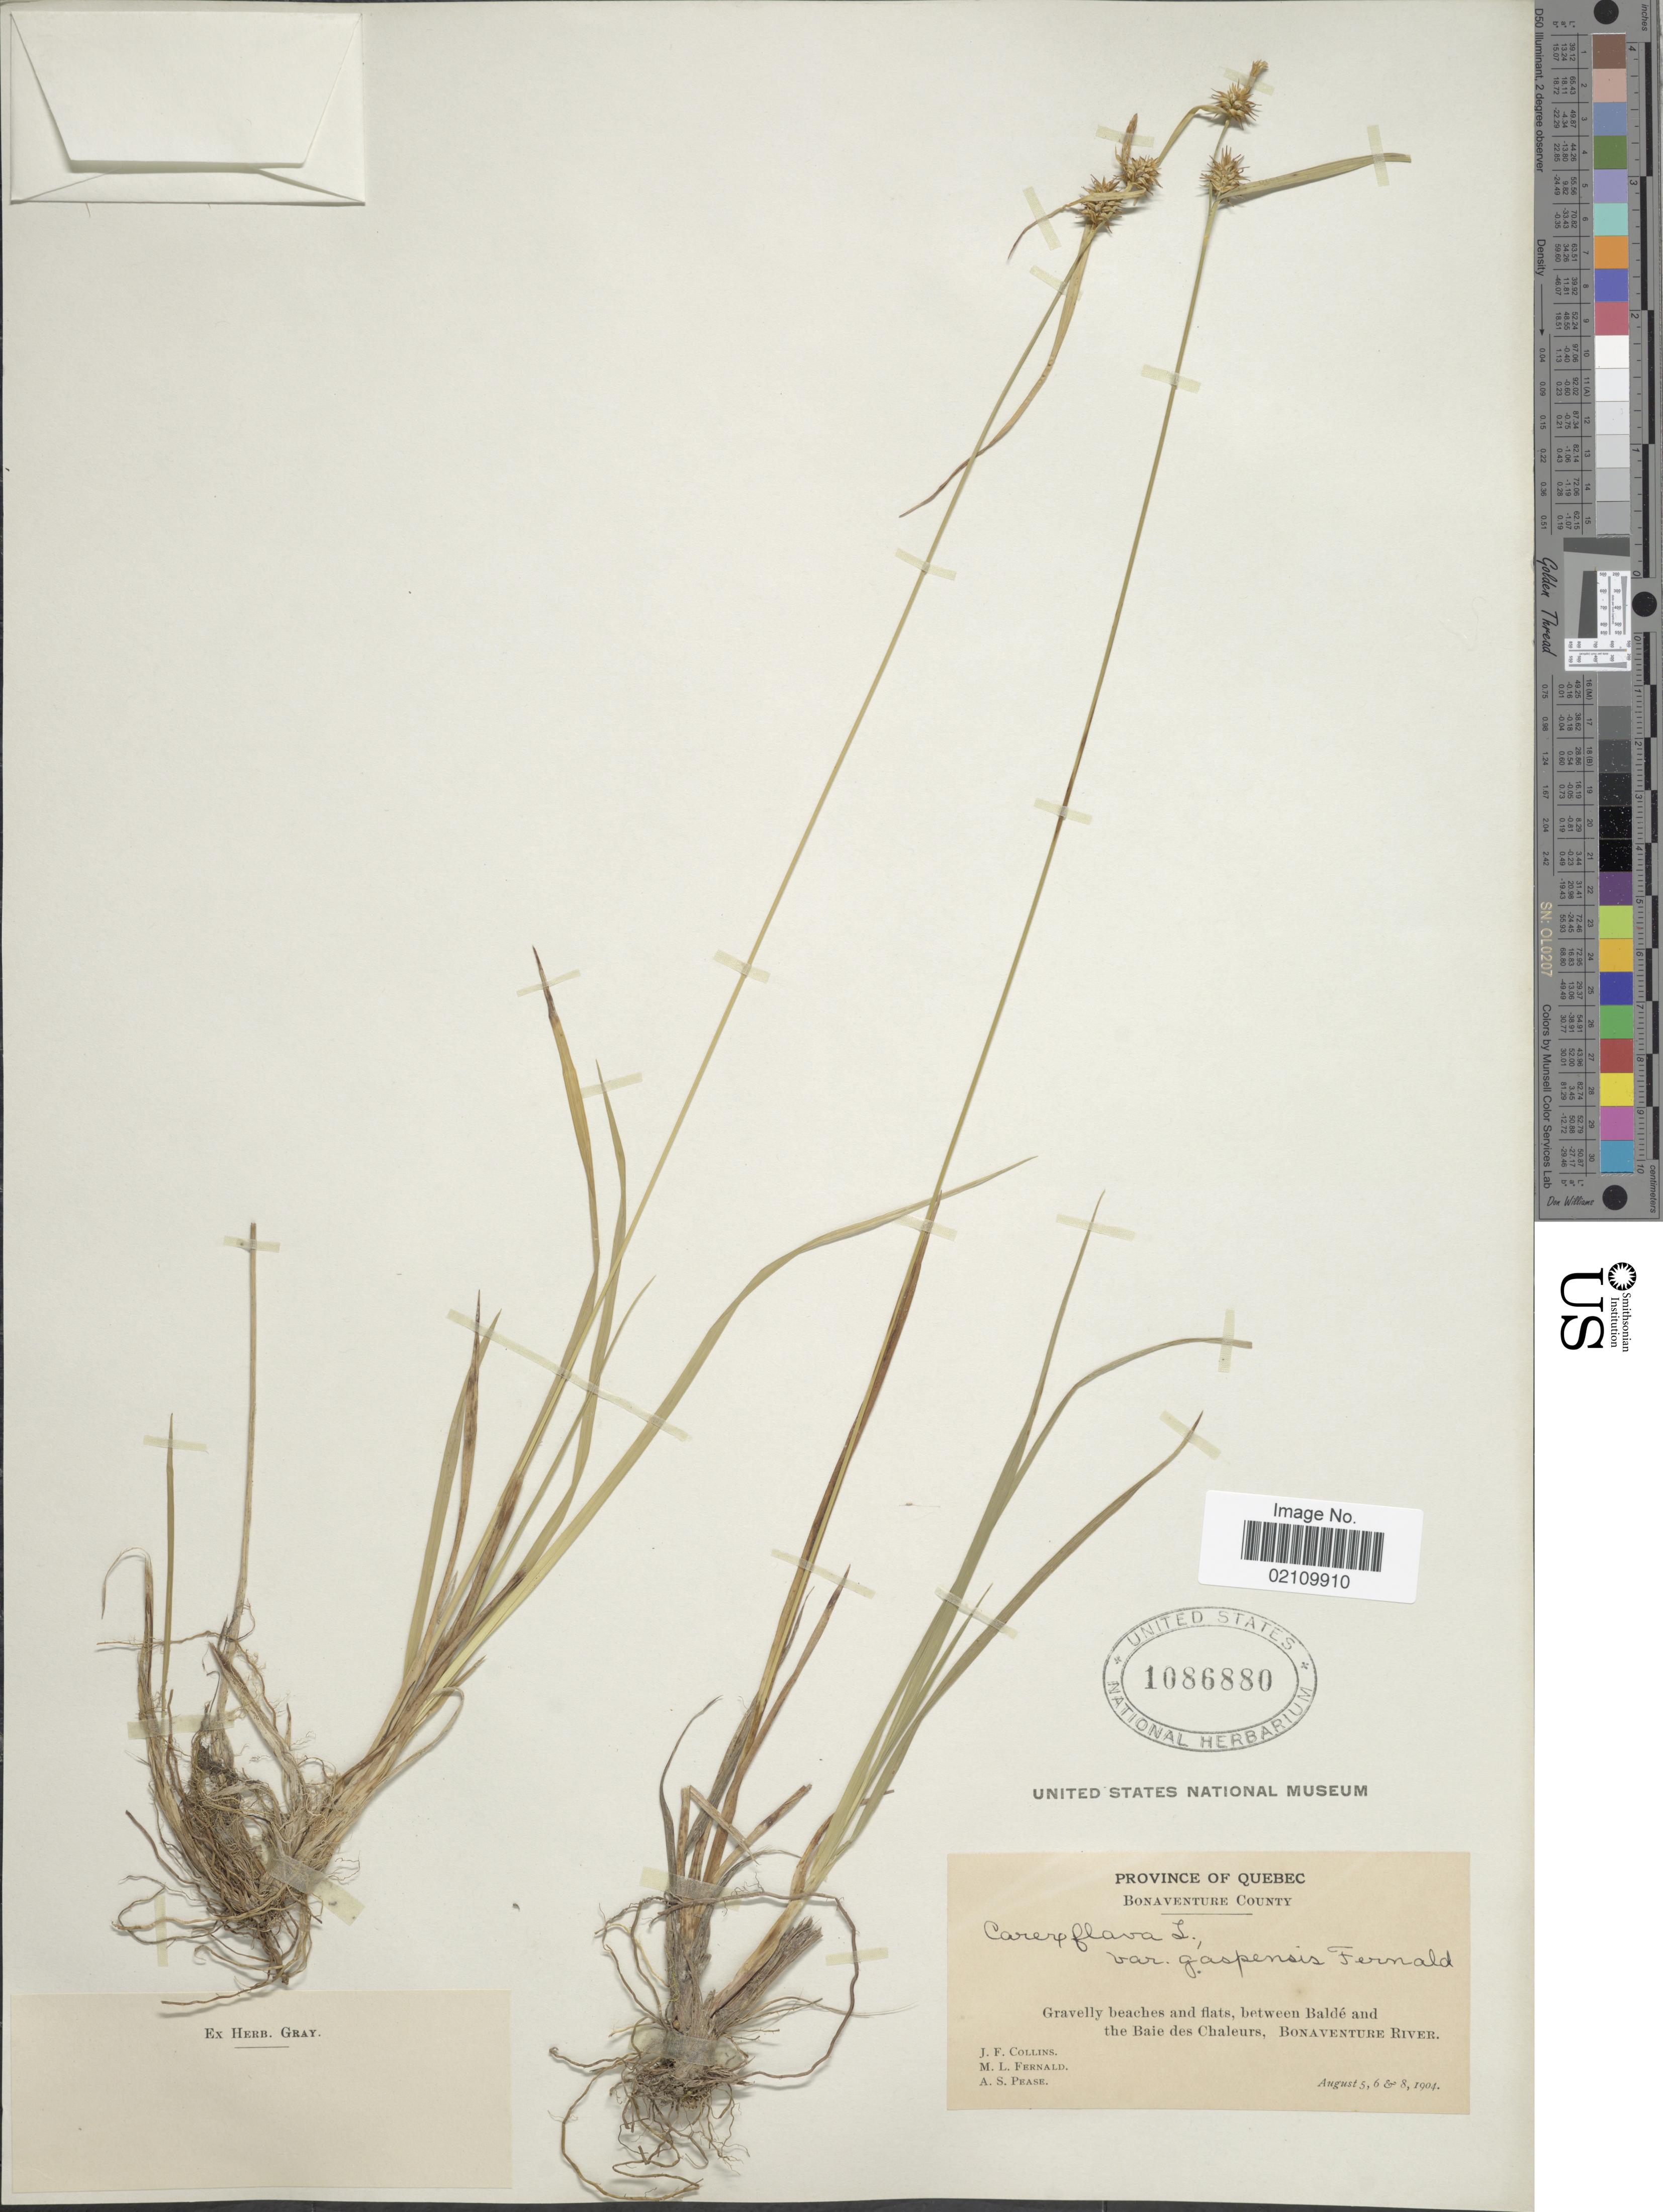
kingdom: Plantae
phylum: Tracheophyta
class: Liliopsida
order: Poales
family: Cyperaceae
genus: Carex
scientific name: Carex flava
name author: L.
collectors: J. Collins, M. L. Fernald & A. S. Pease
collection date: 1904-08-05/1904-08-08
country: Canada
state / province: Quebec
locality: Bonaventure County. Gravelly beach and flats, between Balde and the Baie des Chaleurs, Bonaventure River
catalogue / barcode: US 1086880